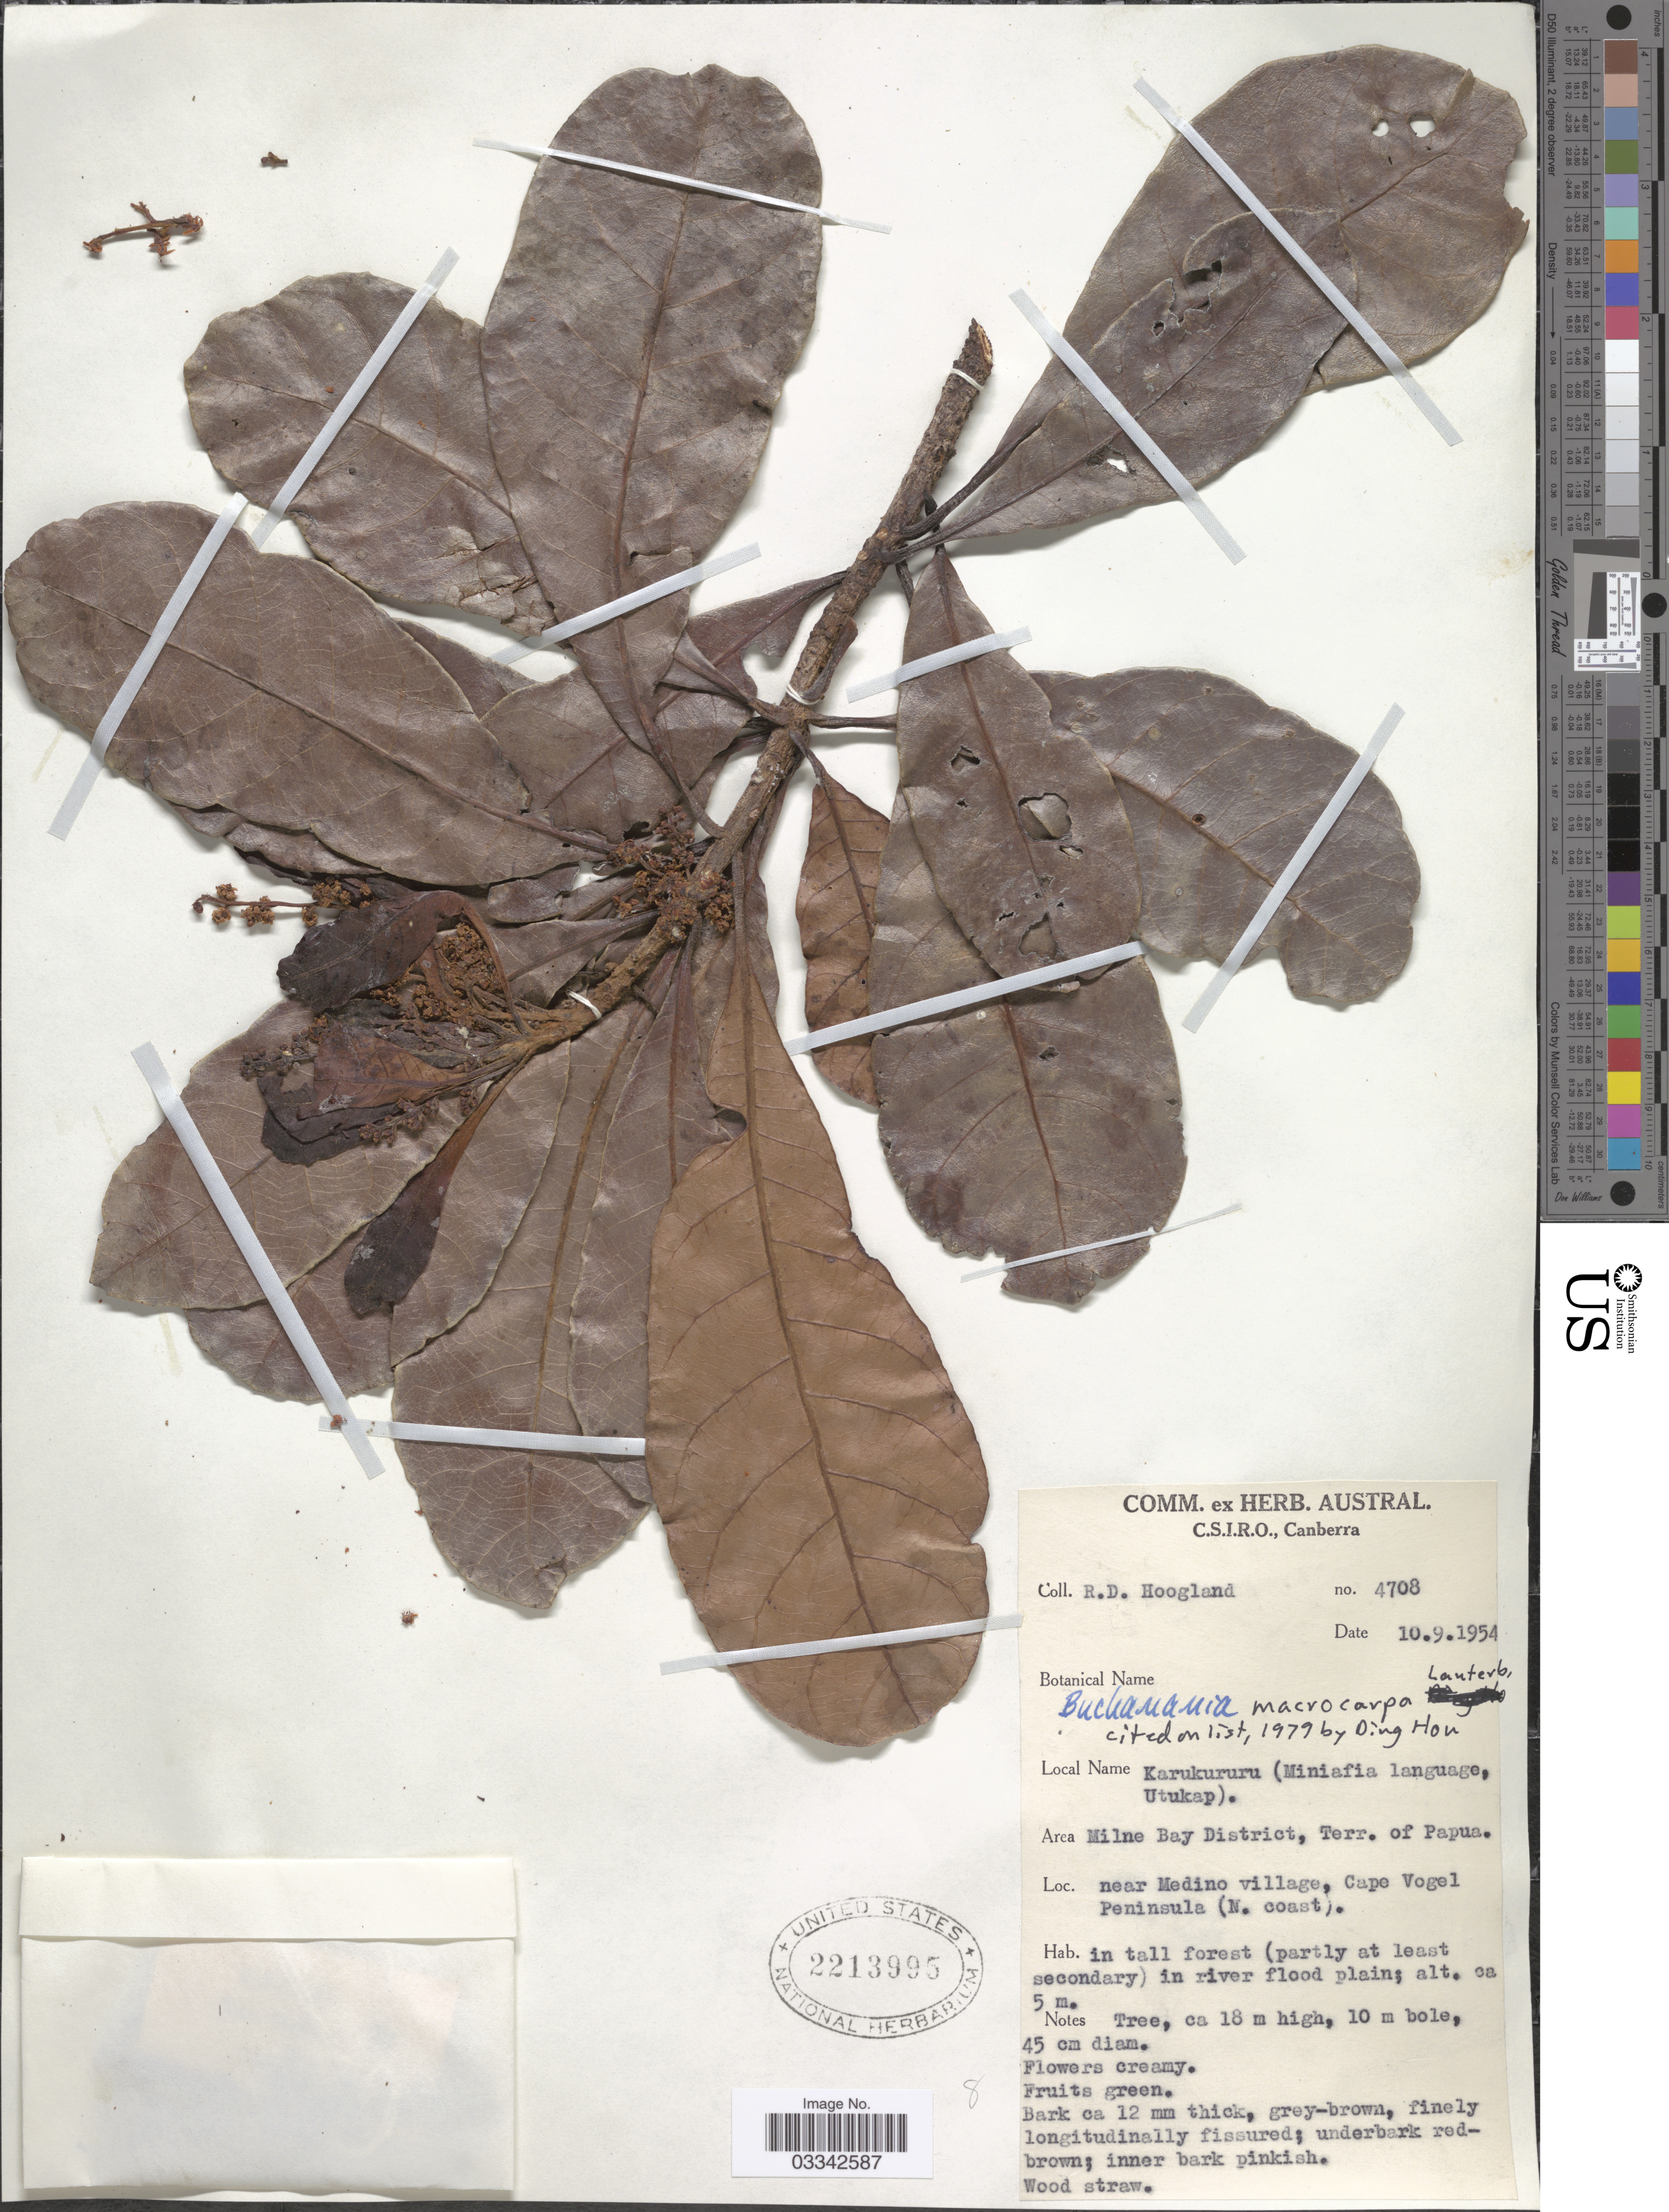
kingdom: Plantae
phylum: Tracheophyta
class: Magnoliopsida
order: Sapindales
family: Anacardiaceae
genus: Buchanania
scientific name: Buchanania macrocarpa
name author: Lauterb.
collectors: R. D. Hoogland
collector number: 4708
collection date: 1954-09-10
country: Papua New Guinea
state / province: Milne Bay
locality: Area Milne Bay District, Terr. of Papua. Near Medino village, Cape Vogel Peninsula (N. coast).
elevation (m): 5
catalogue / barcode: US 2213995